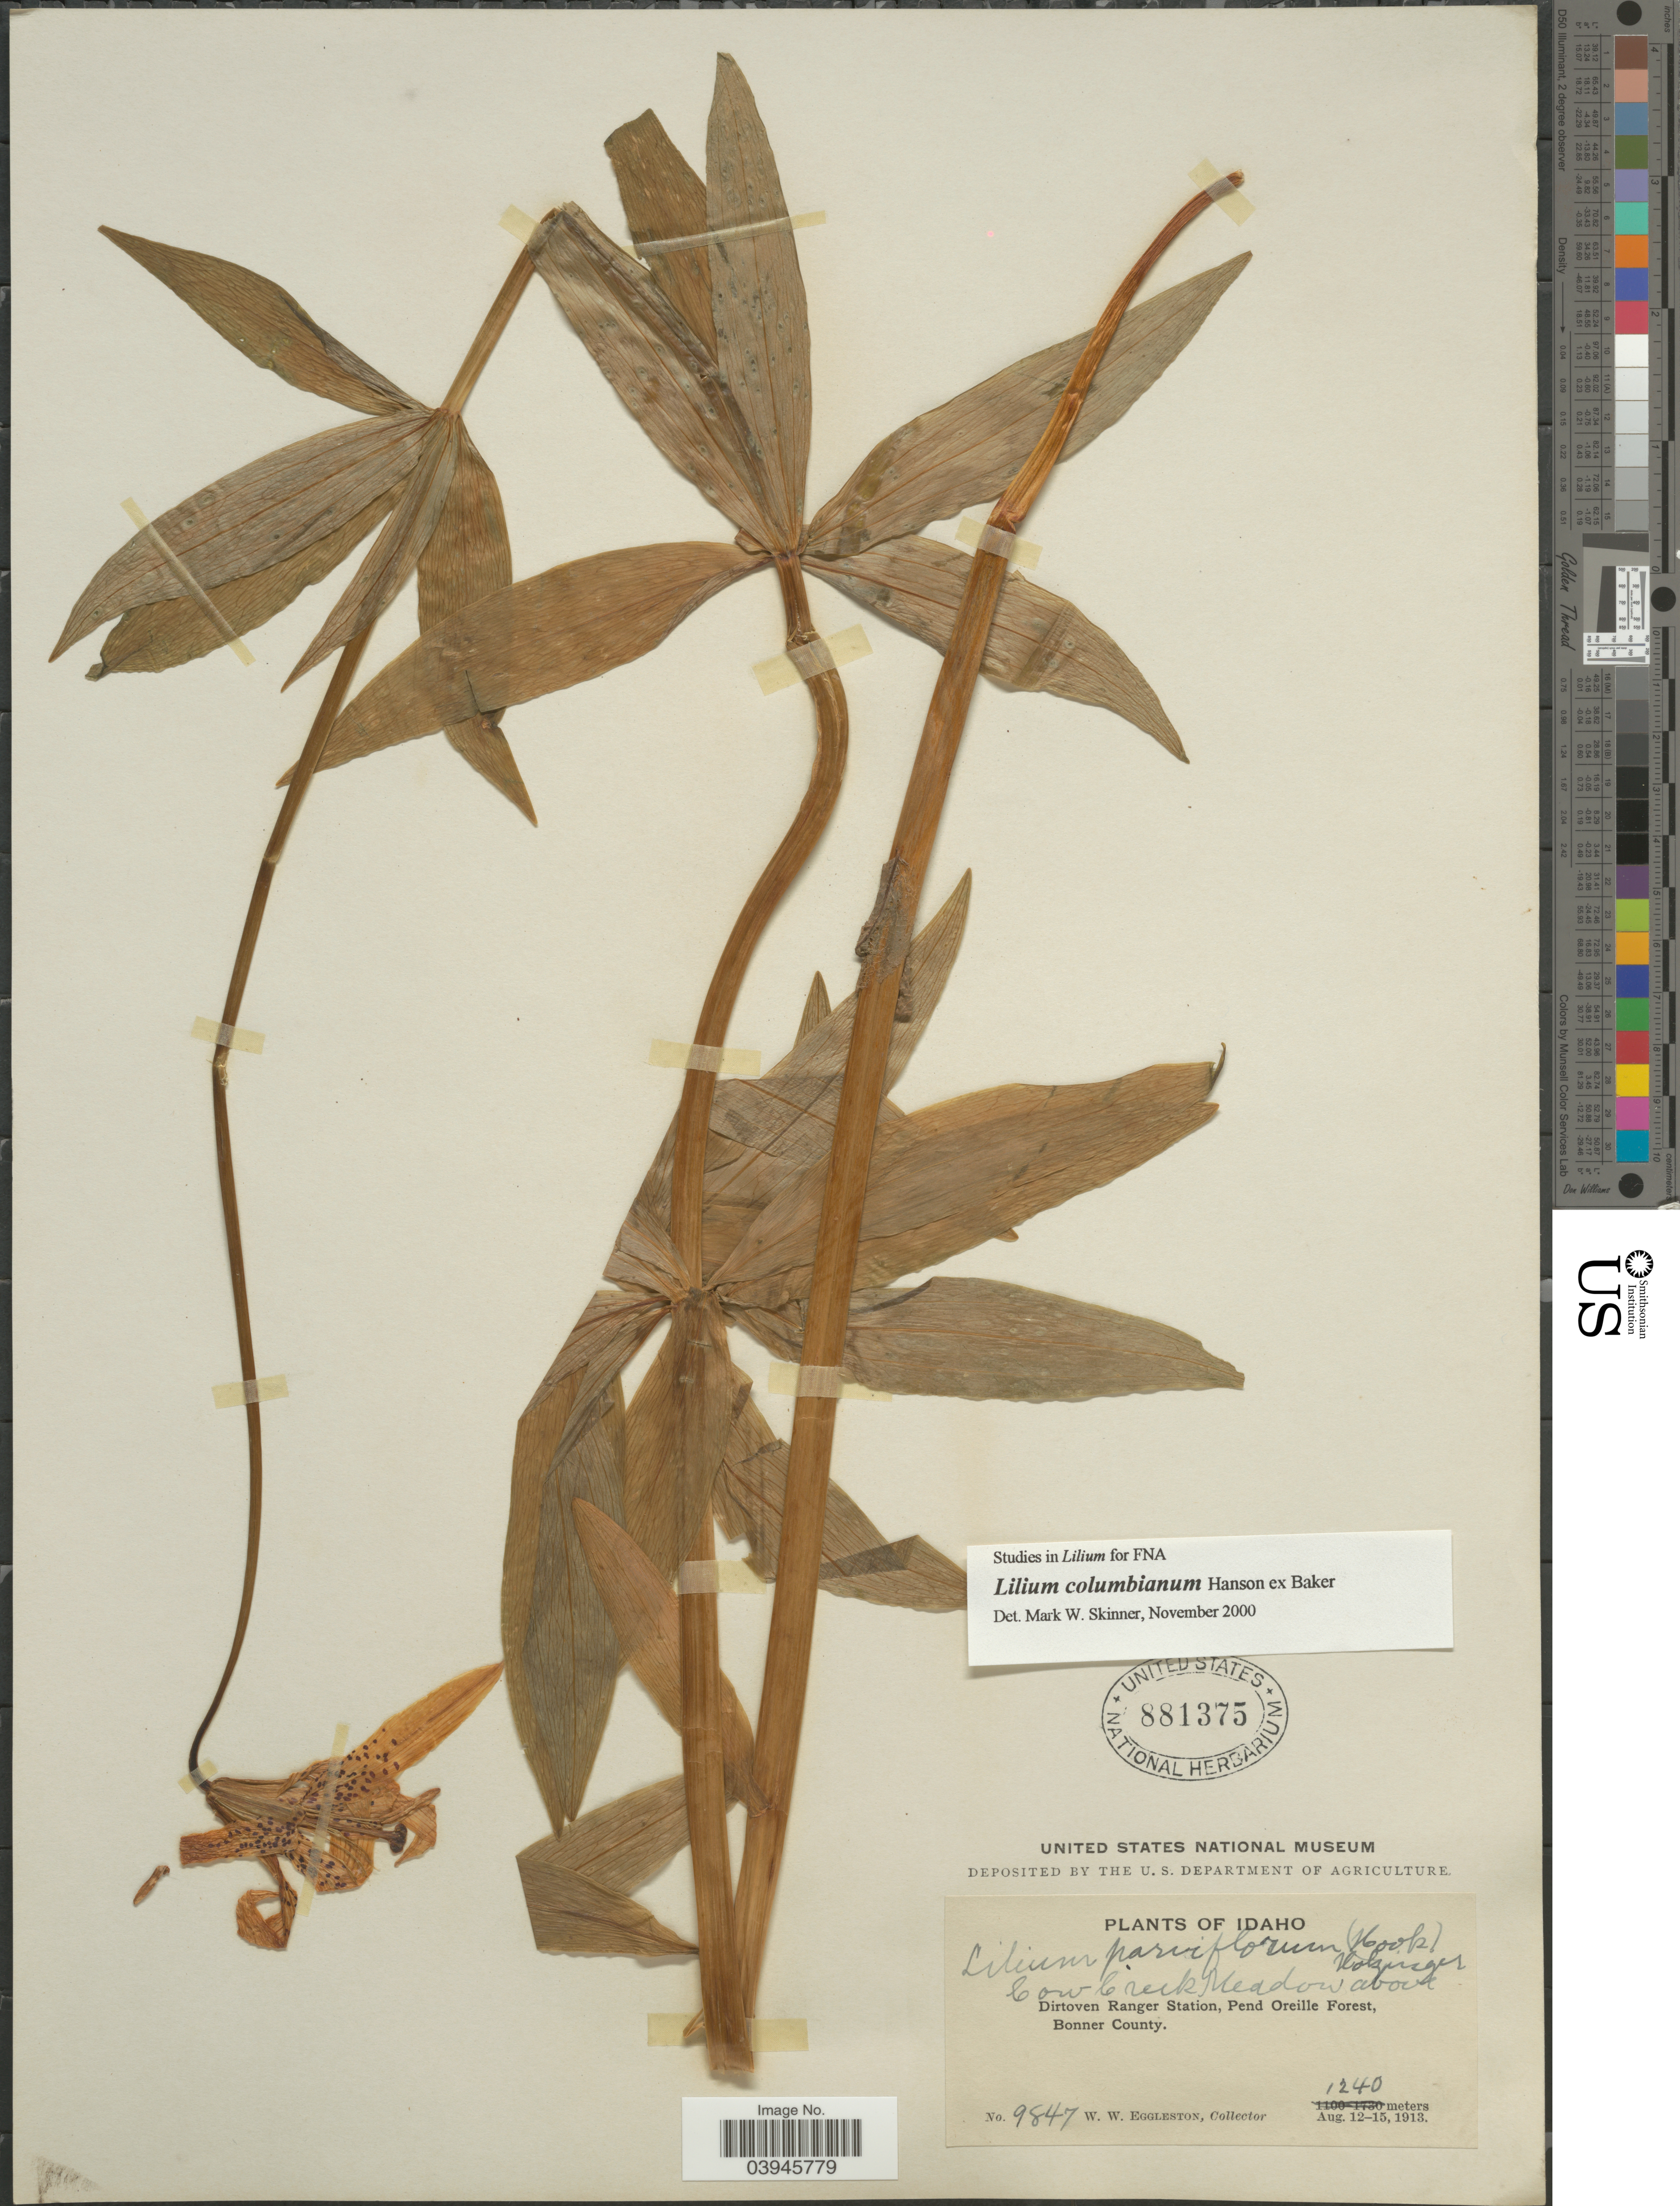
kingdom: Plantae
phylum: Tracheophyta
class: Liliopsida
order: Liliales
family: Liliaceae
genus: Lilium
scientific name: Lilium columbianum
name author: Leichtlin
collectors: W. W. Eggleston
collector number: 9847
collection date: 1913-08-12/1913-08-15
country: United States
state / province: Idaho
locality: Cow Creek Meadow, above Dirtoven Ranger Station, Pend Oreille Forest, Bonner County.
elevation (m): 1240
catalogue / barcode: US 881375